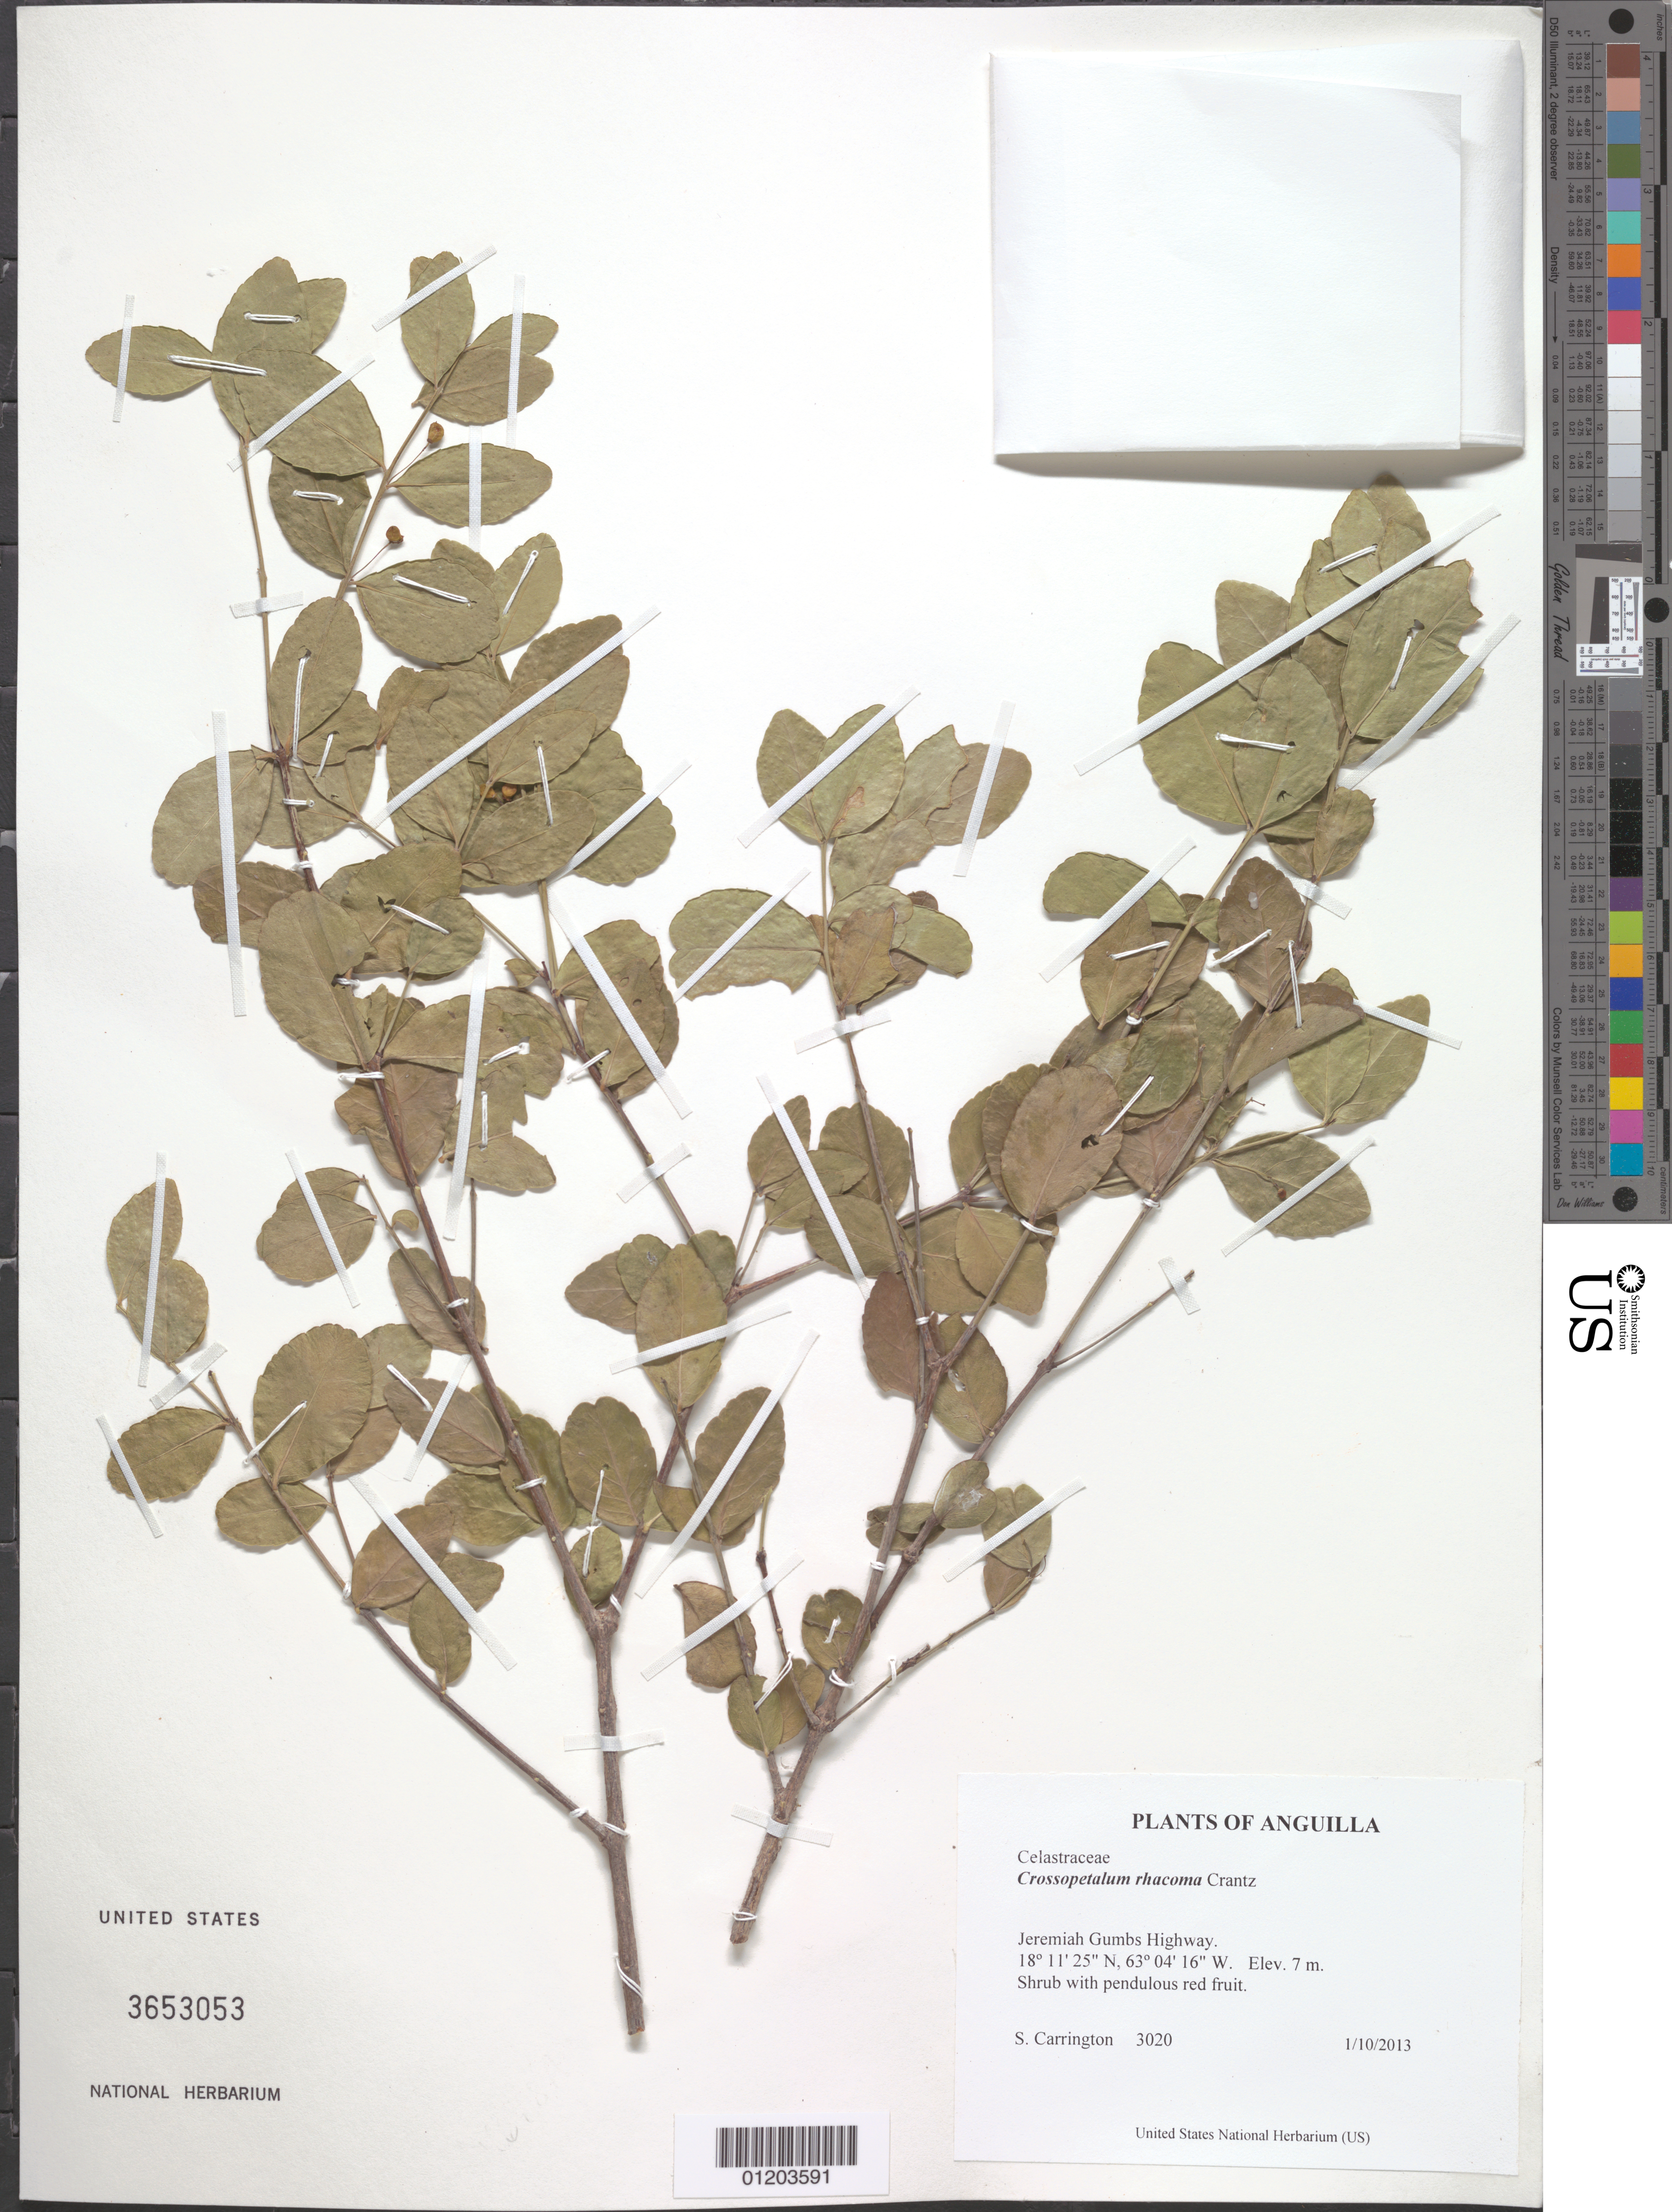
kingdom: Plantae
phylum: Tracheophyta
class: Magnoliopsida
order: Celastrales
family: Celastraceae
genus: Crossopetalum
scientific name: Crossopetalum rhacoma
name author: Crantz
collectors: C. M. S. Carrington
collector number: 3020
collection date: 2013-01-10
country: Anguilla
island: Anguilla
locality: Jeremiah Gumbs Highway.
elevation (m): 7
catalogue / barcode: US 3653053